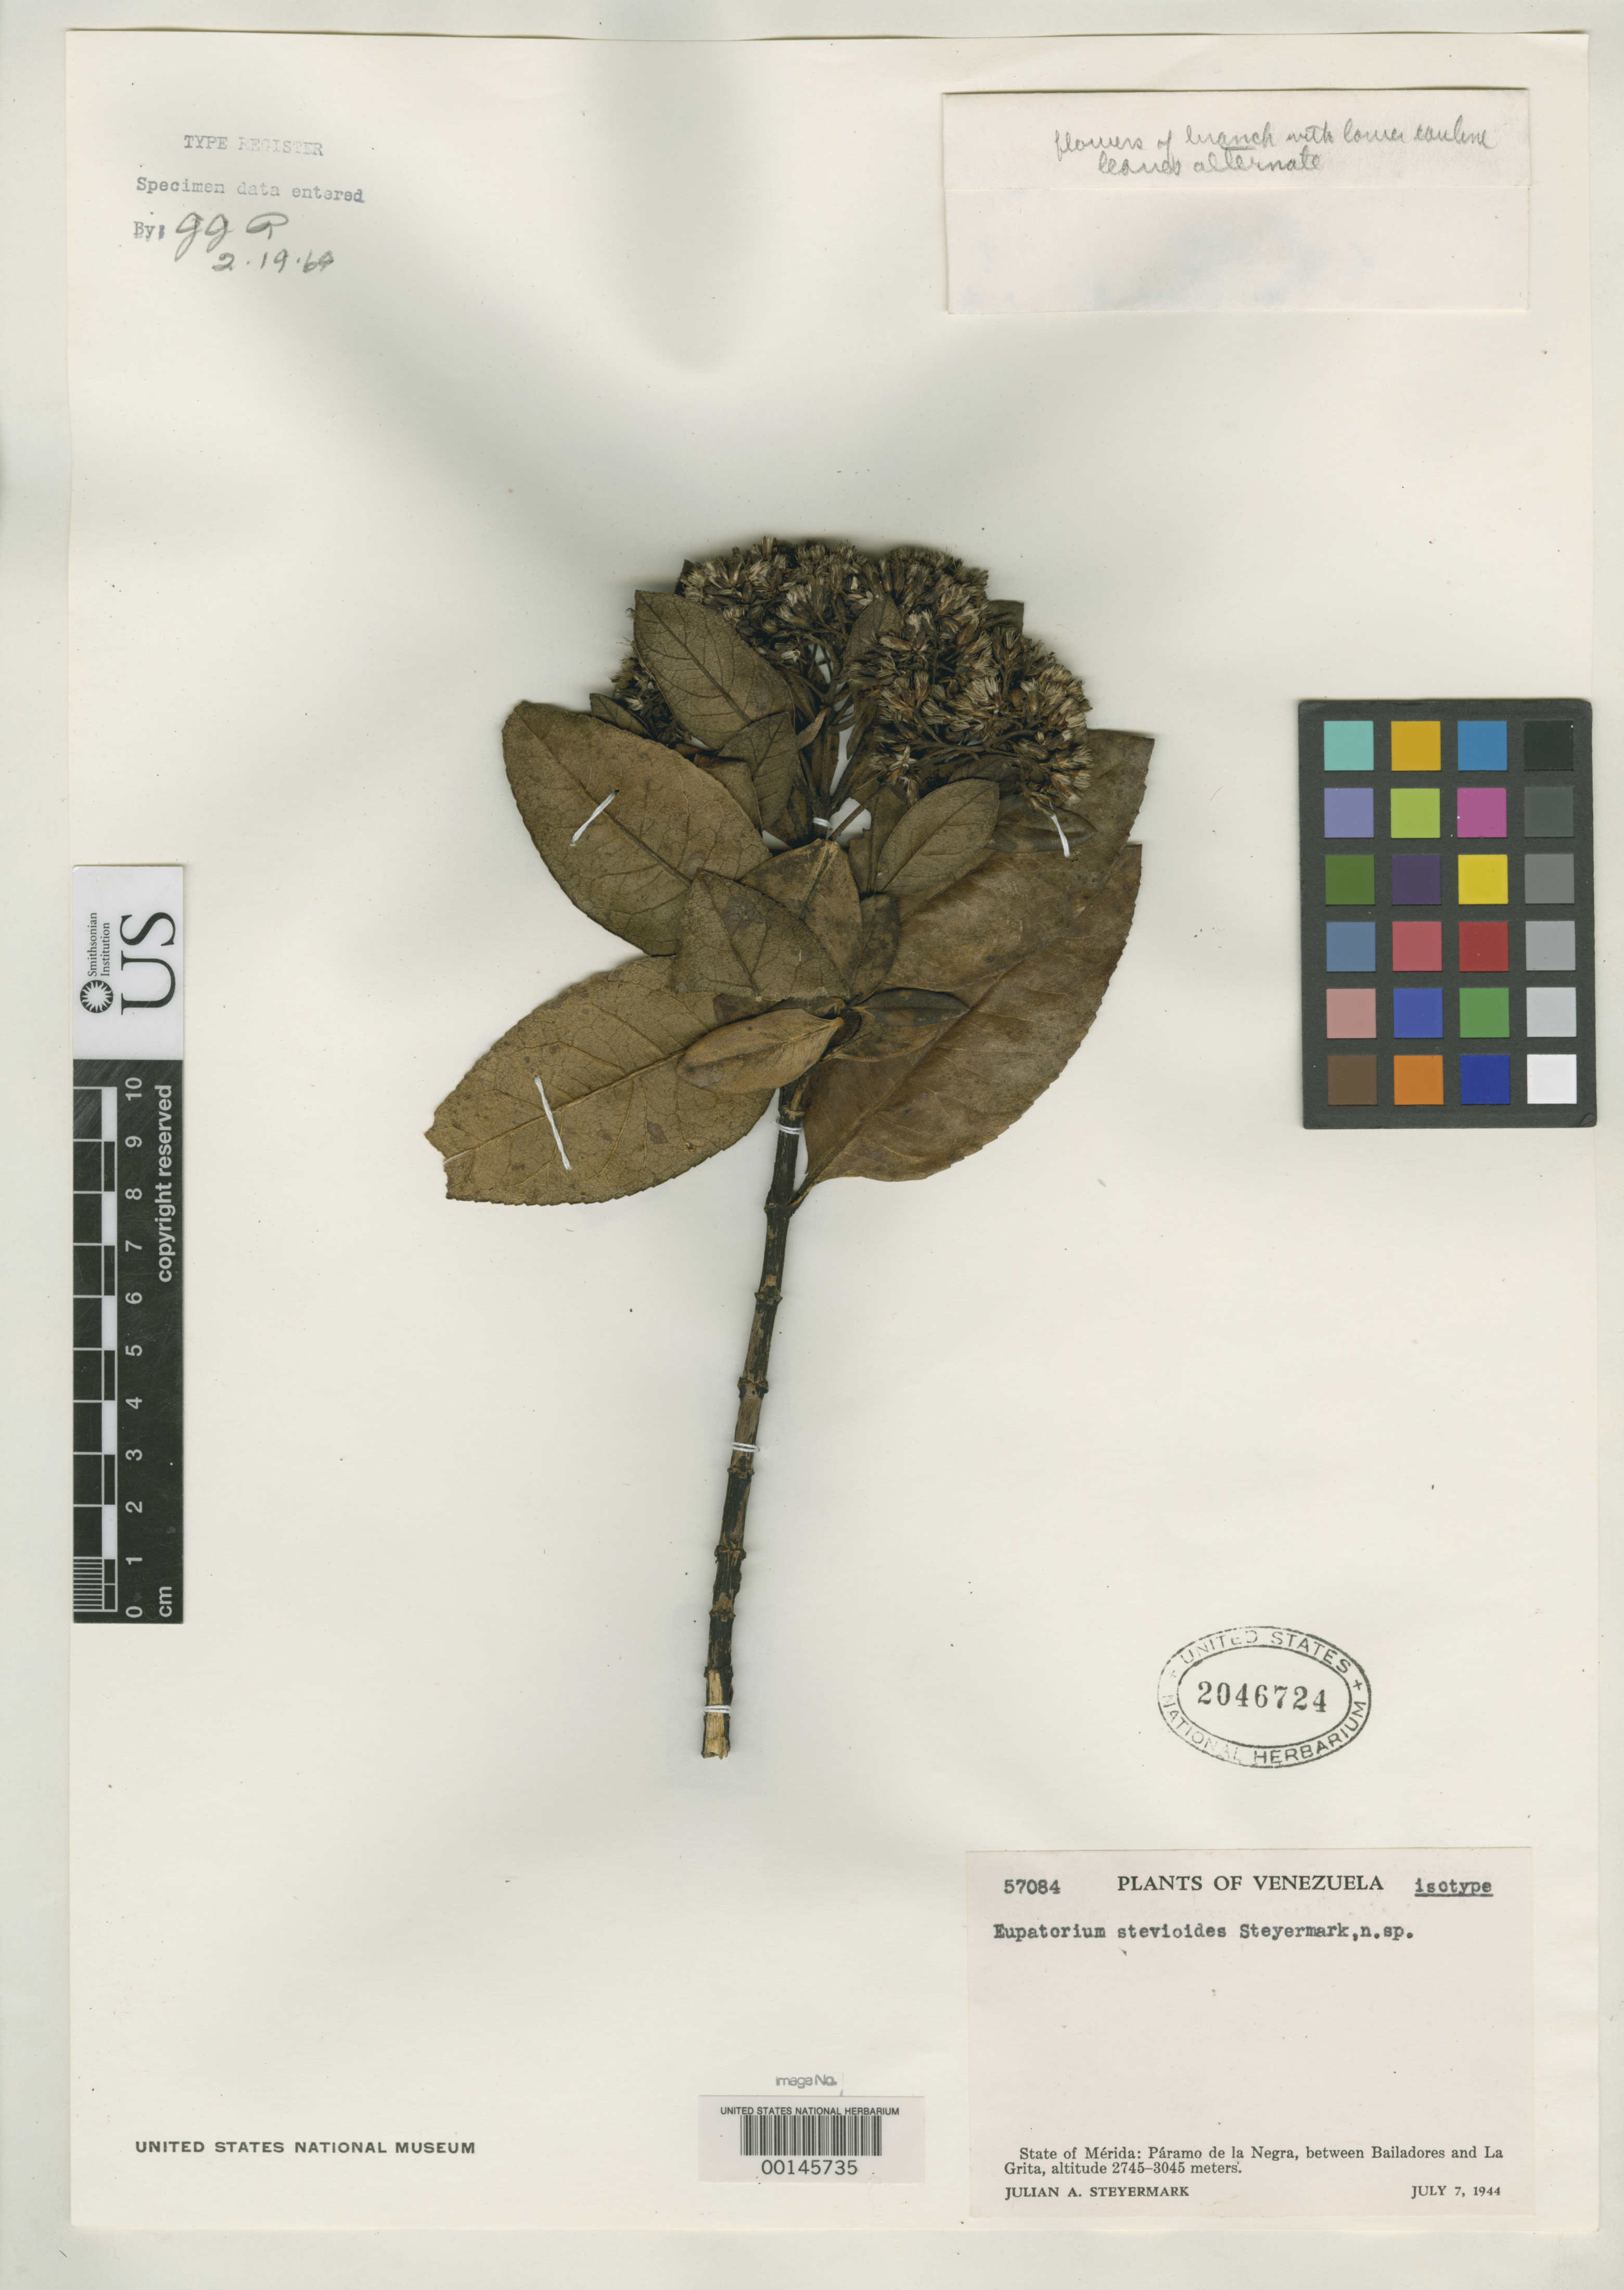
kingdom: Plantae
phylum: Tracheophyta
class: Magnoliopsida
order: Asterales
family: Asteraceae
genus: Eupatorium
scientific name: Eupatorium stevioides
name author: Steyerm.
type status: Isotype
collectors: J. Steyermark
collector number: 57084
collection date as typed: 07 Jul 1944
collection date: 1944-07-07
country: Venezuela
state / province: Mérida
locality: Páramo de La Negra.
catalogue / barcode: US 2046724